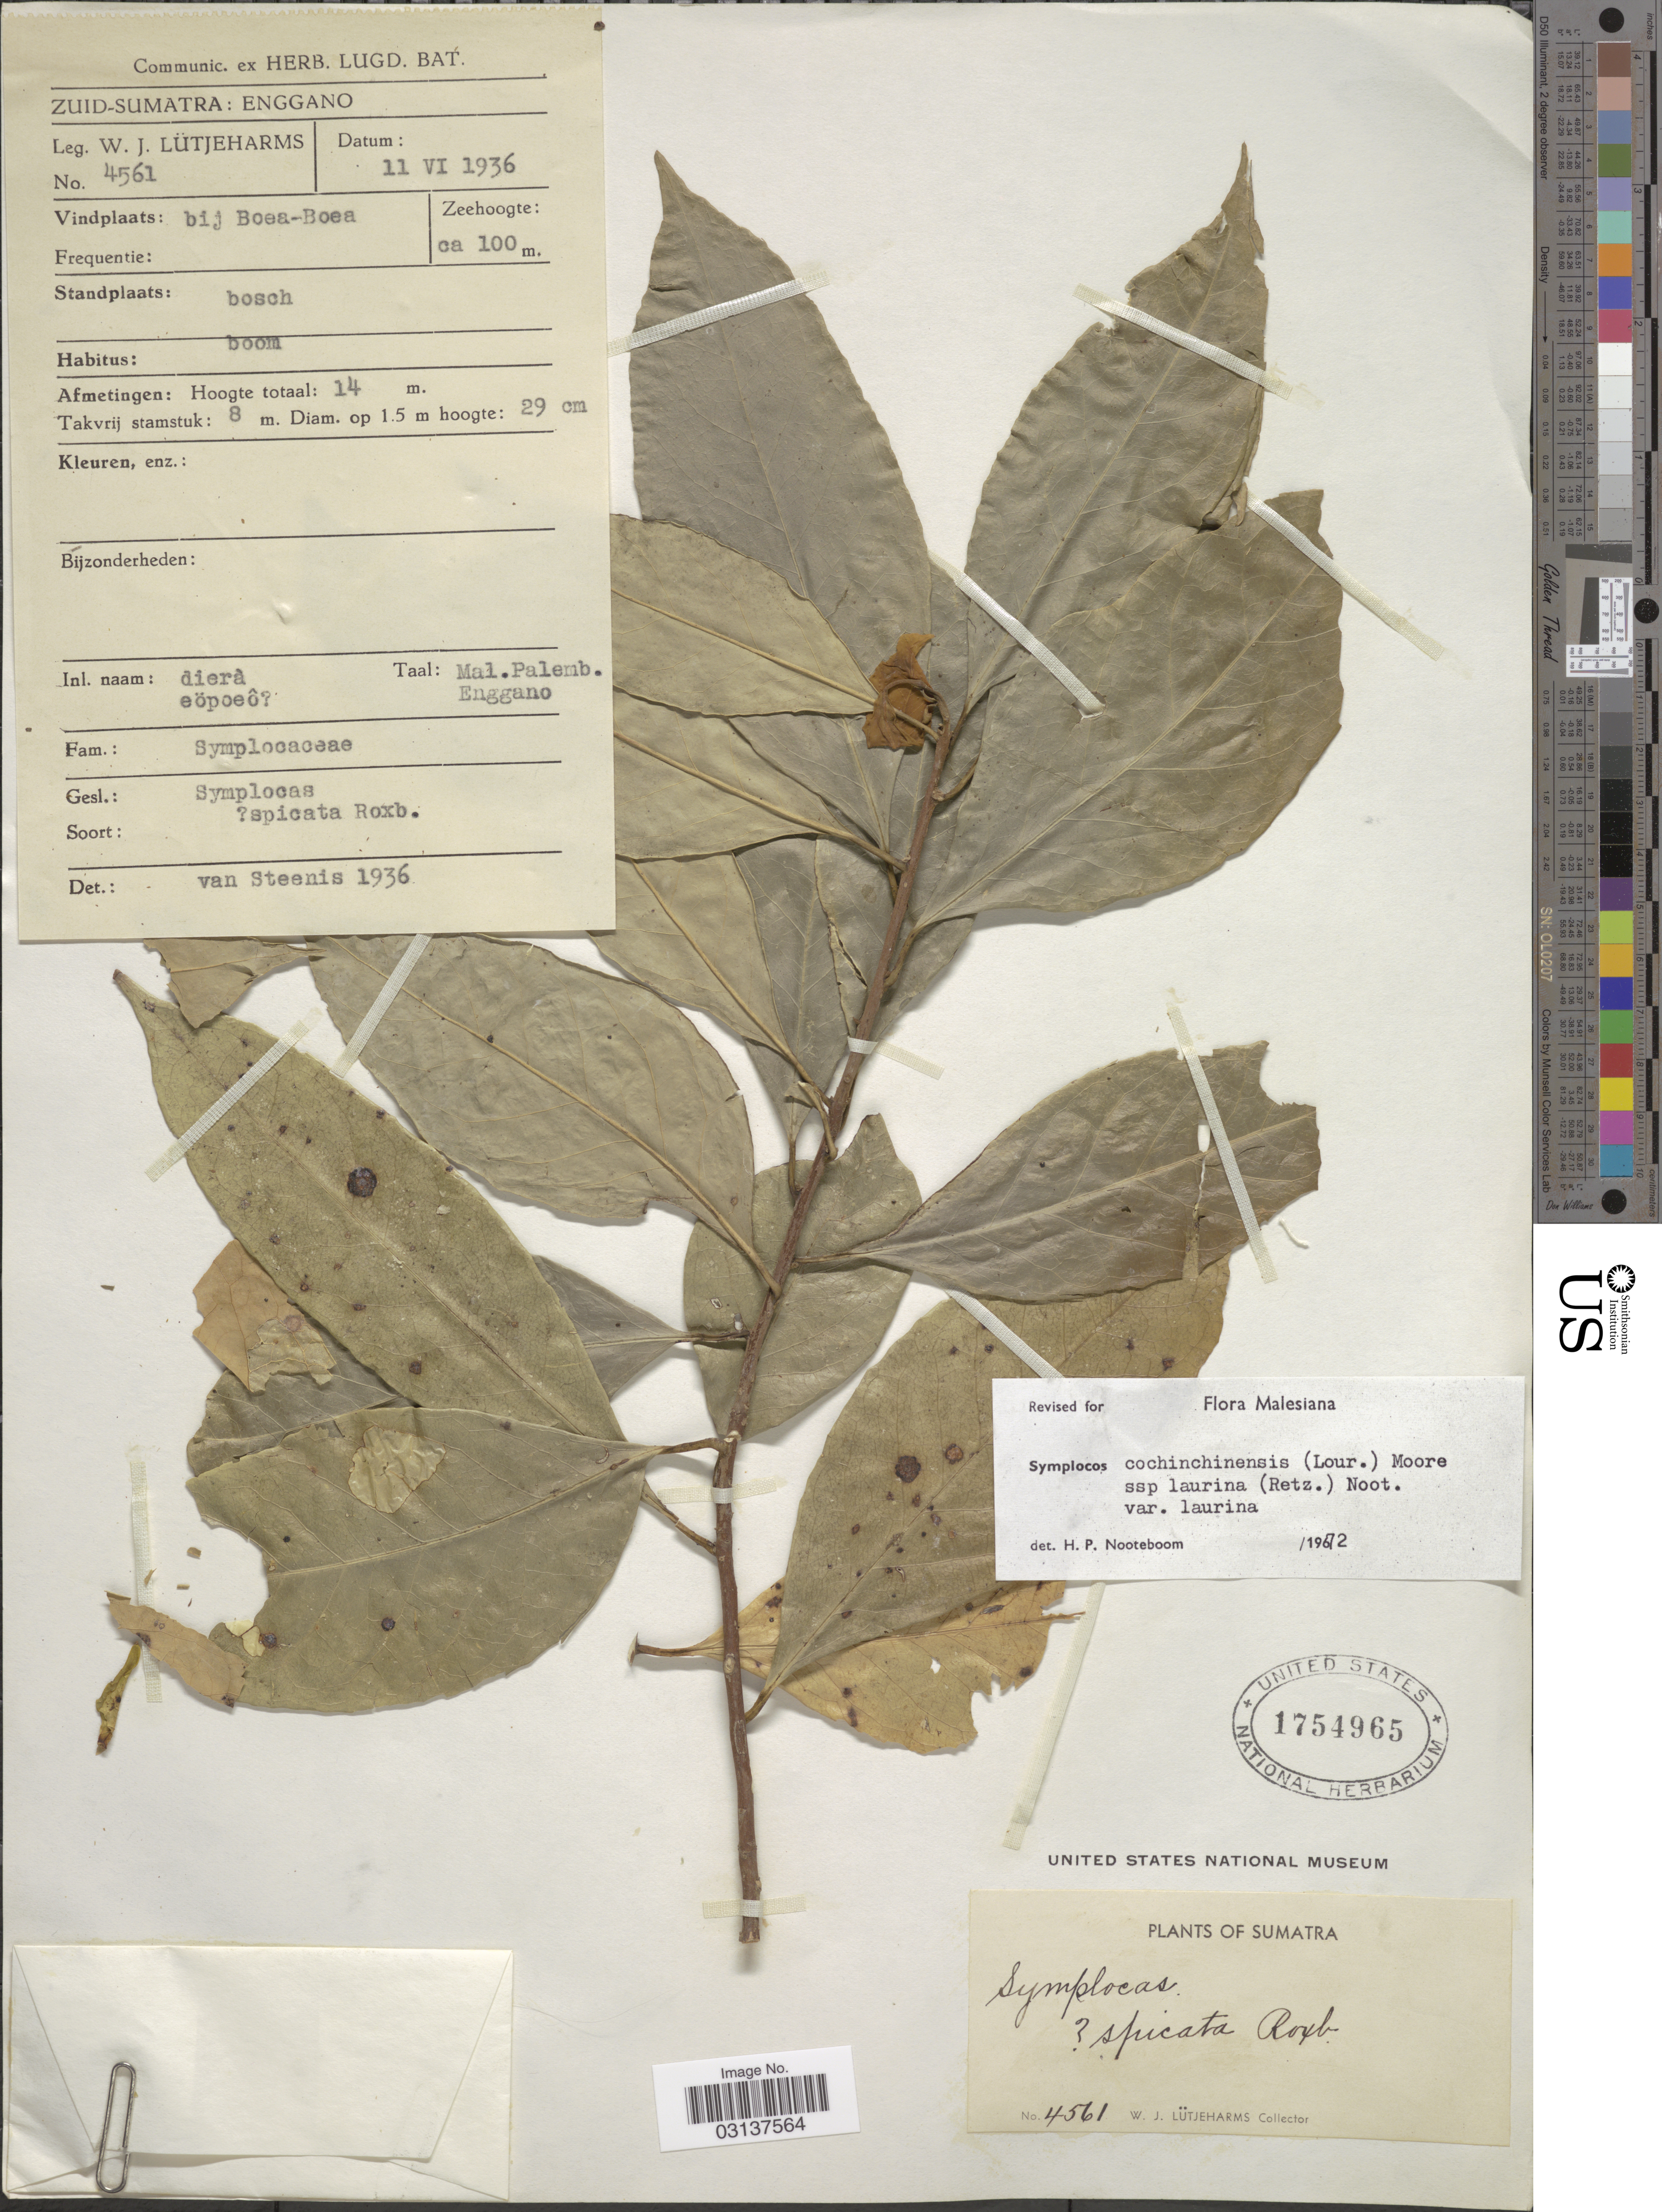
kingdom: Plantae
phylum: Tracheophyta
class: Magnoliopsida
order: Ericales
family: Symplocaceae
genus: Symplocos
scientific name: Symplocos cochinchinensis subsp. laurina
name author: (Retz.) Noot.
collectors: W. Lütjeharms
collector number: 4561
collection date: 1936-06-11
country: Indonesia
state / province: Sumatra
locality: Zuid-Sumatra: Enggano, bij Boea-Boea.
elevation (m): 100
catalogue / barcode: US 1754965